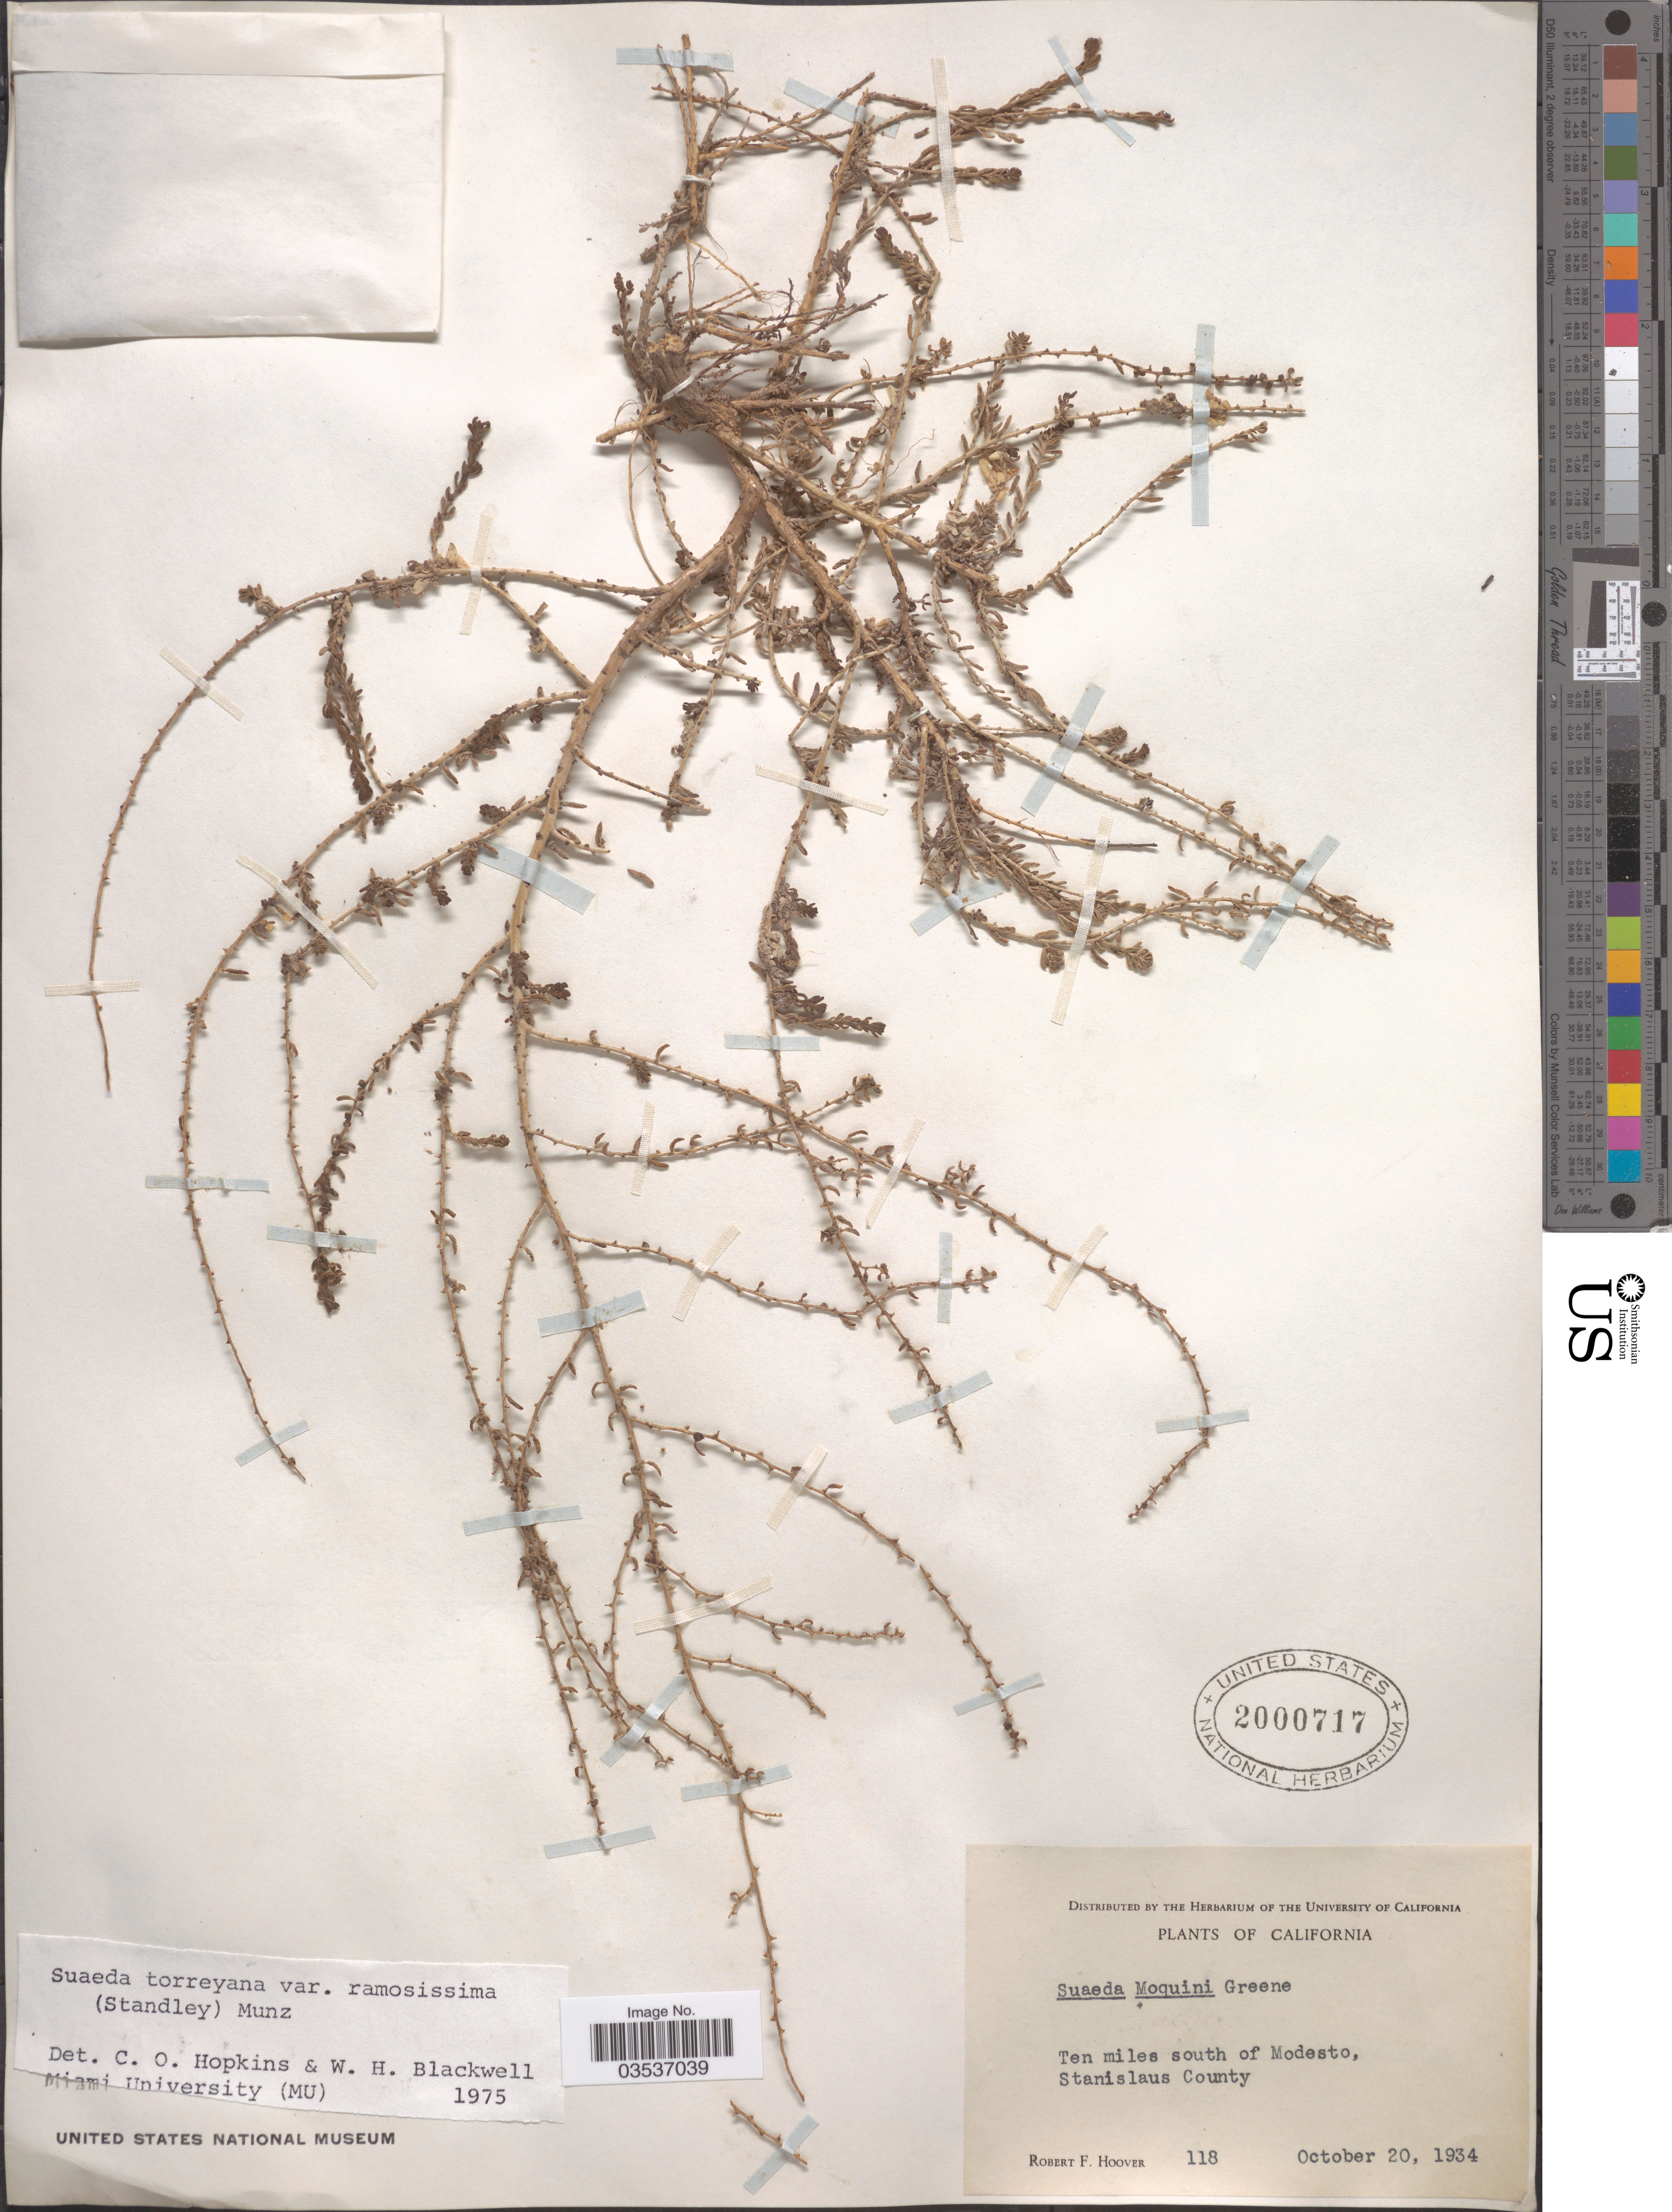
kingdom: Plantae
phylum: Tracheophyta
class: Magnoliopsida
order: Caryophyllales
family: Amaranthaceae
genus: Suaeda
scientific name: Suaeda torreyana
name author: S. Watson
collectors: R. F. Hoover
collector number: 118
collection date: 1934-10-20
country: United States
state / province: California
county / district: Stanislaus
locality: Ten miles south of Modesto, Stanislaus County.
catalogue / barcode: US 2000717